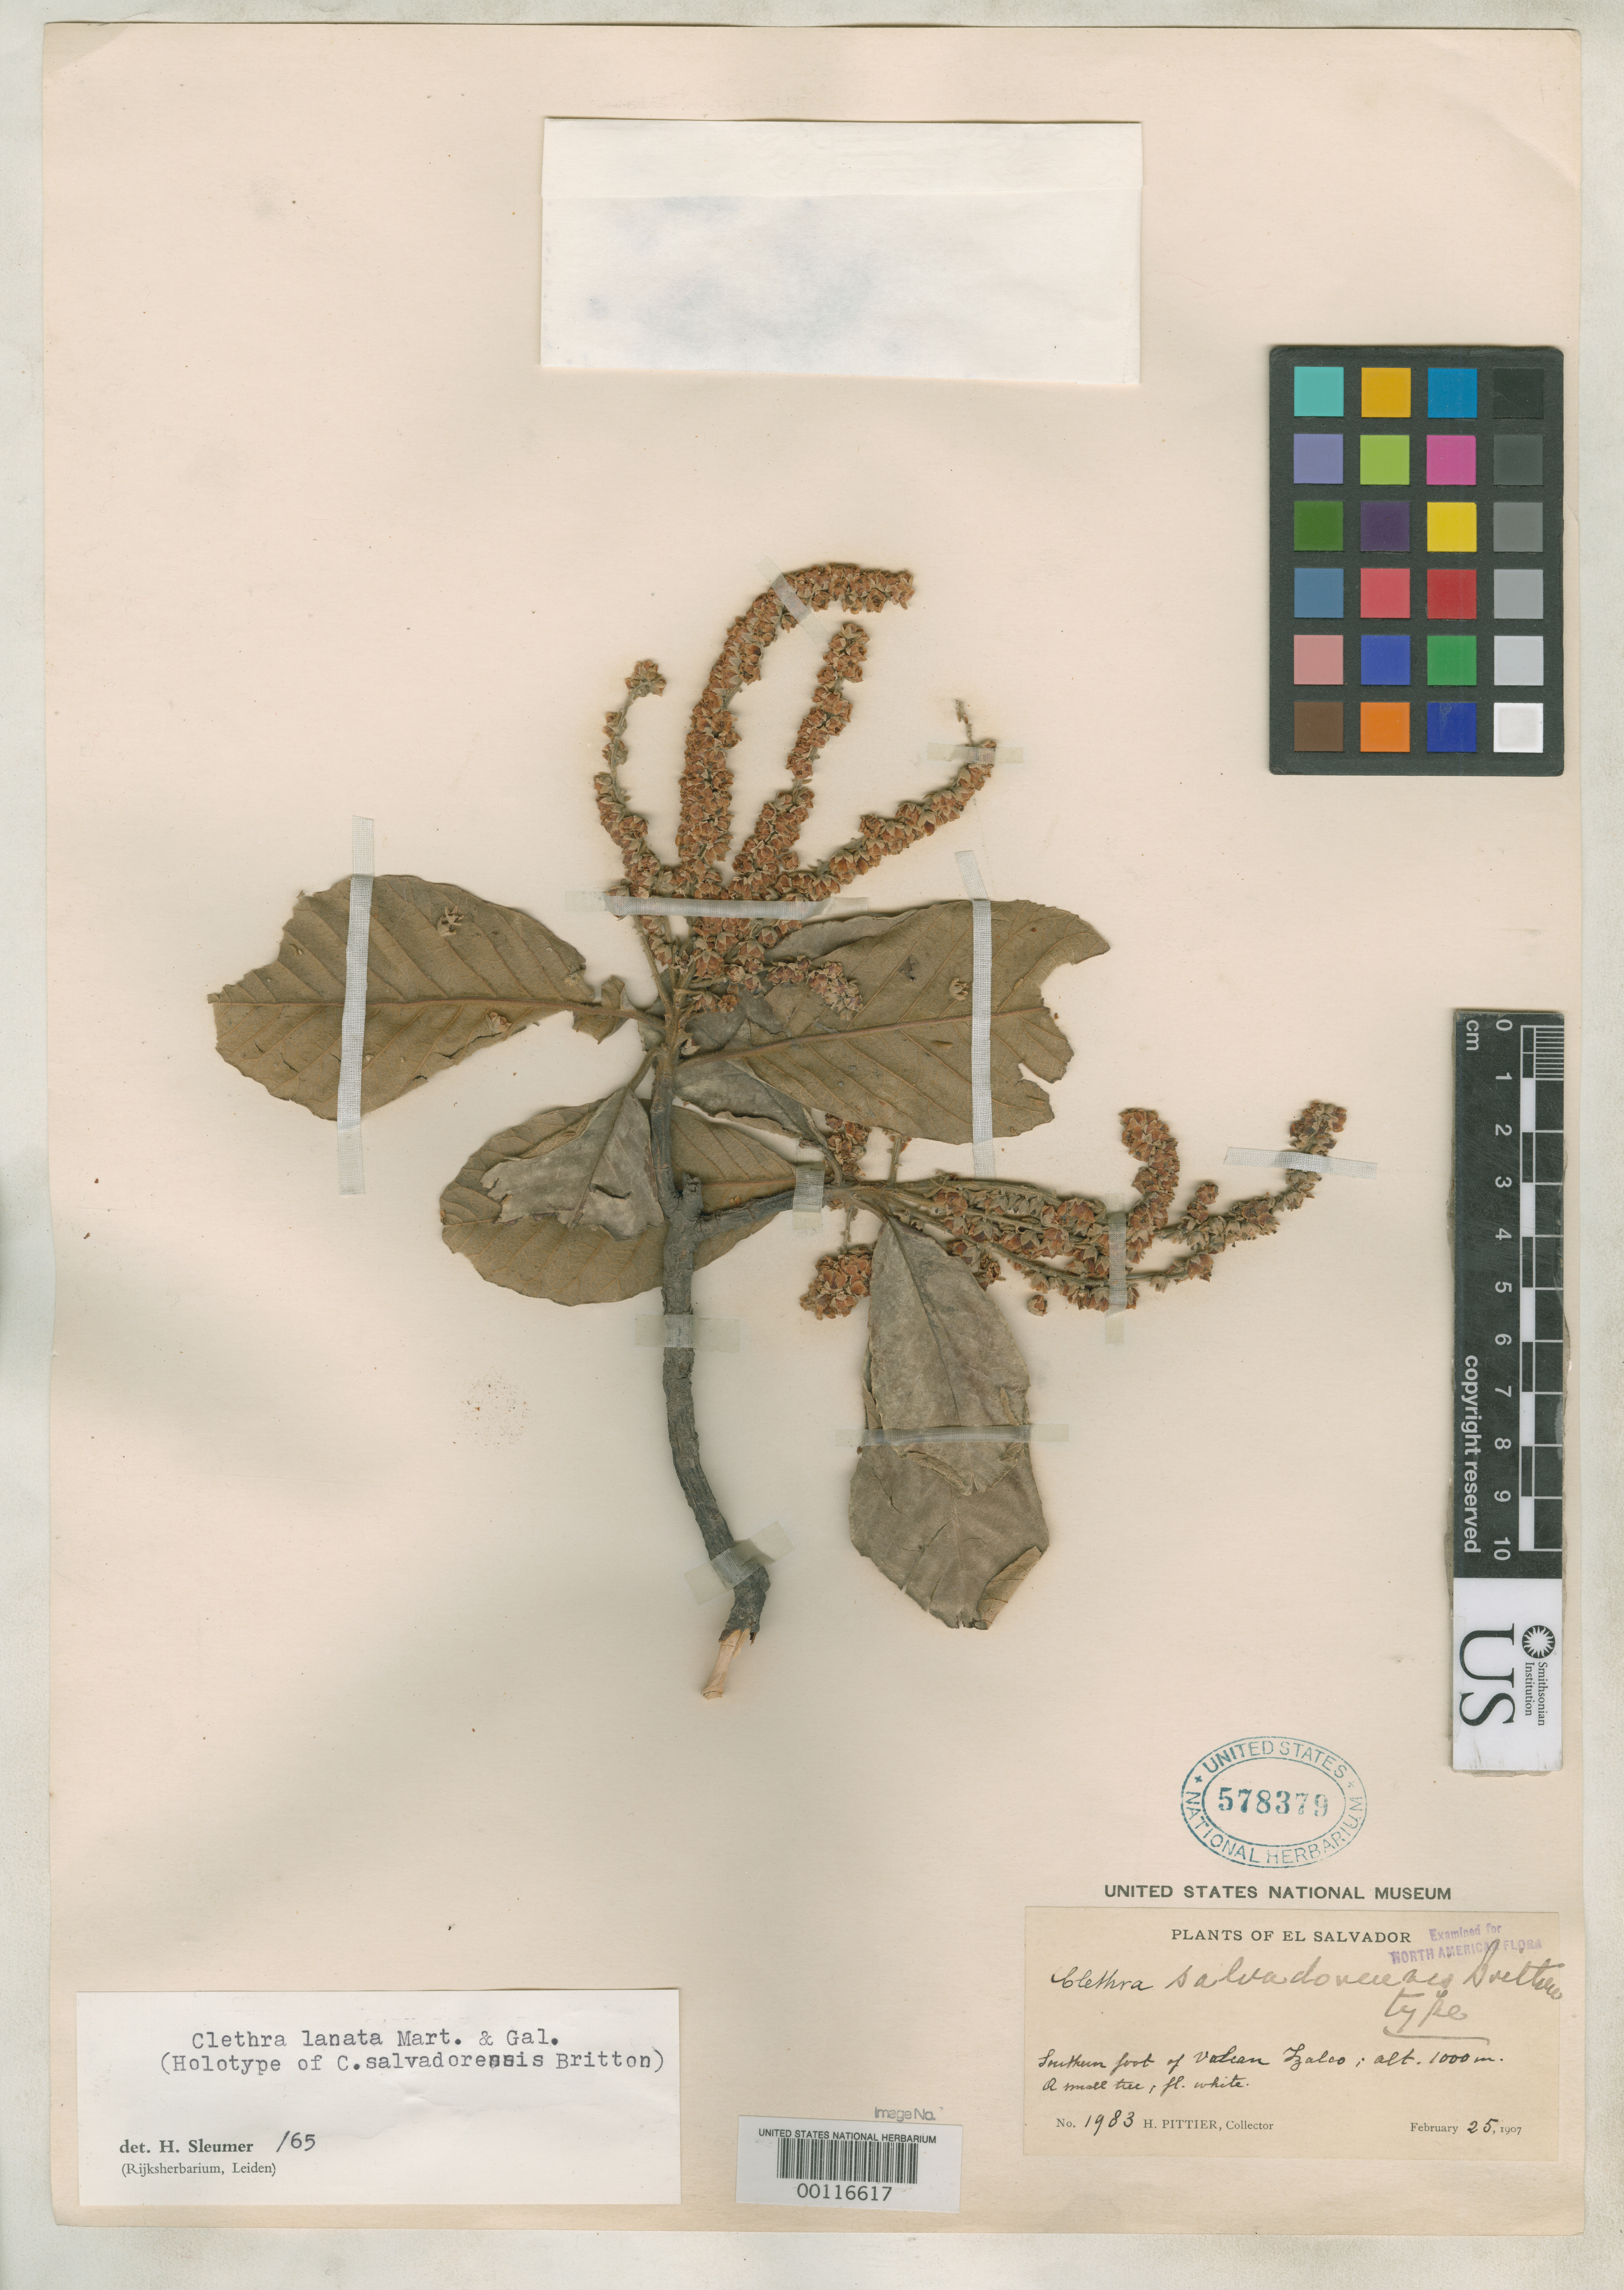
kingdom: Plantae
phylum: Tracheophyta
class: Magnoliopsida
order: Ericales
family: Clethraceae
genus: Clethra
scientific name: Clethra salvadorensis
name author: Britton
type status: Holotype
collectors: H. F. Pittier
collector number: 1983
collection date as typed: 25 Feb 1907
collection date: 1907-02-25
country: El Salvador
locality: Izalco.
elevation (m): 1000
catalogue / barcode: US 578379